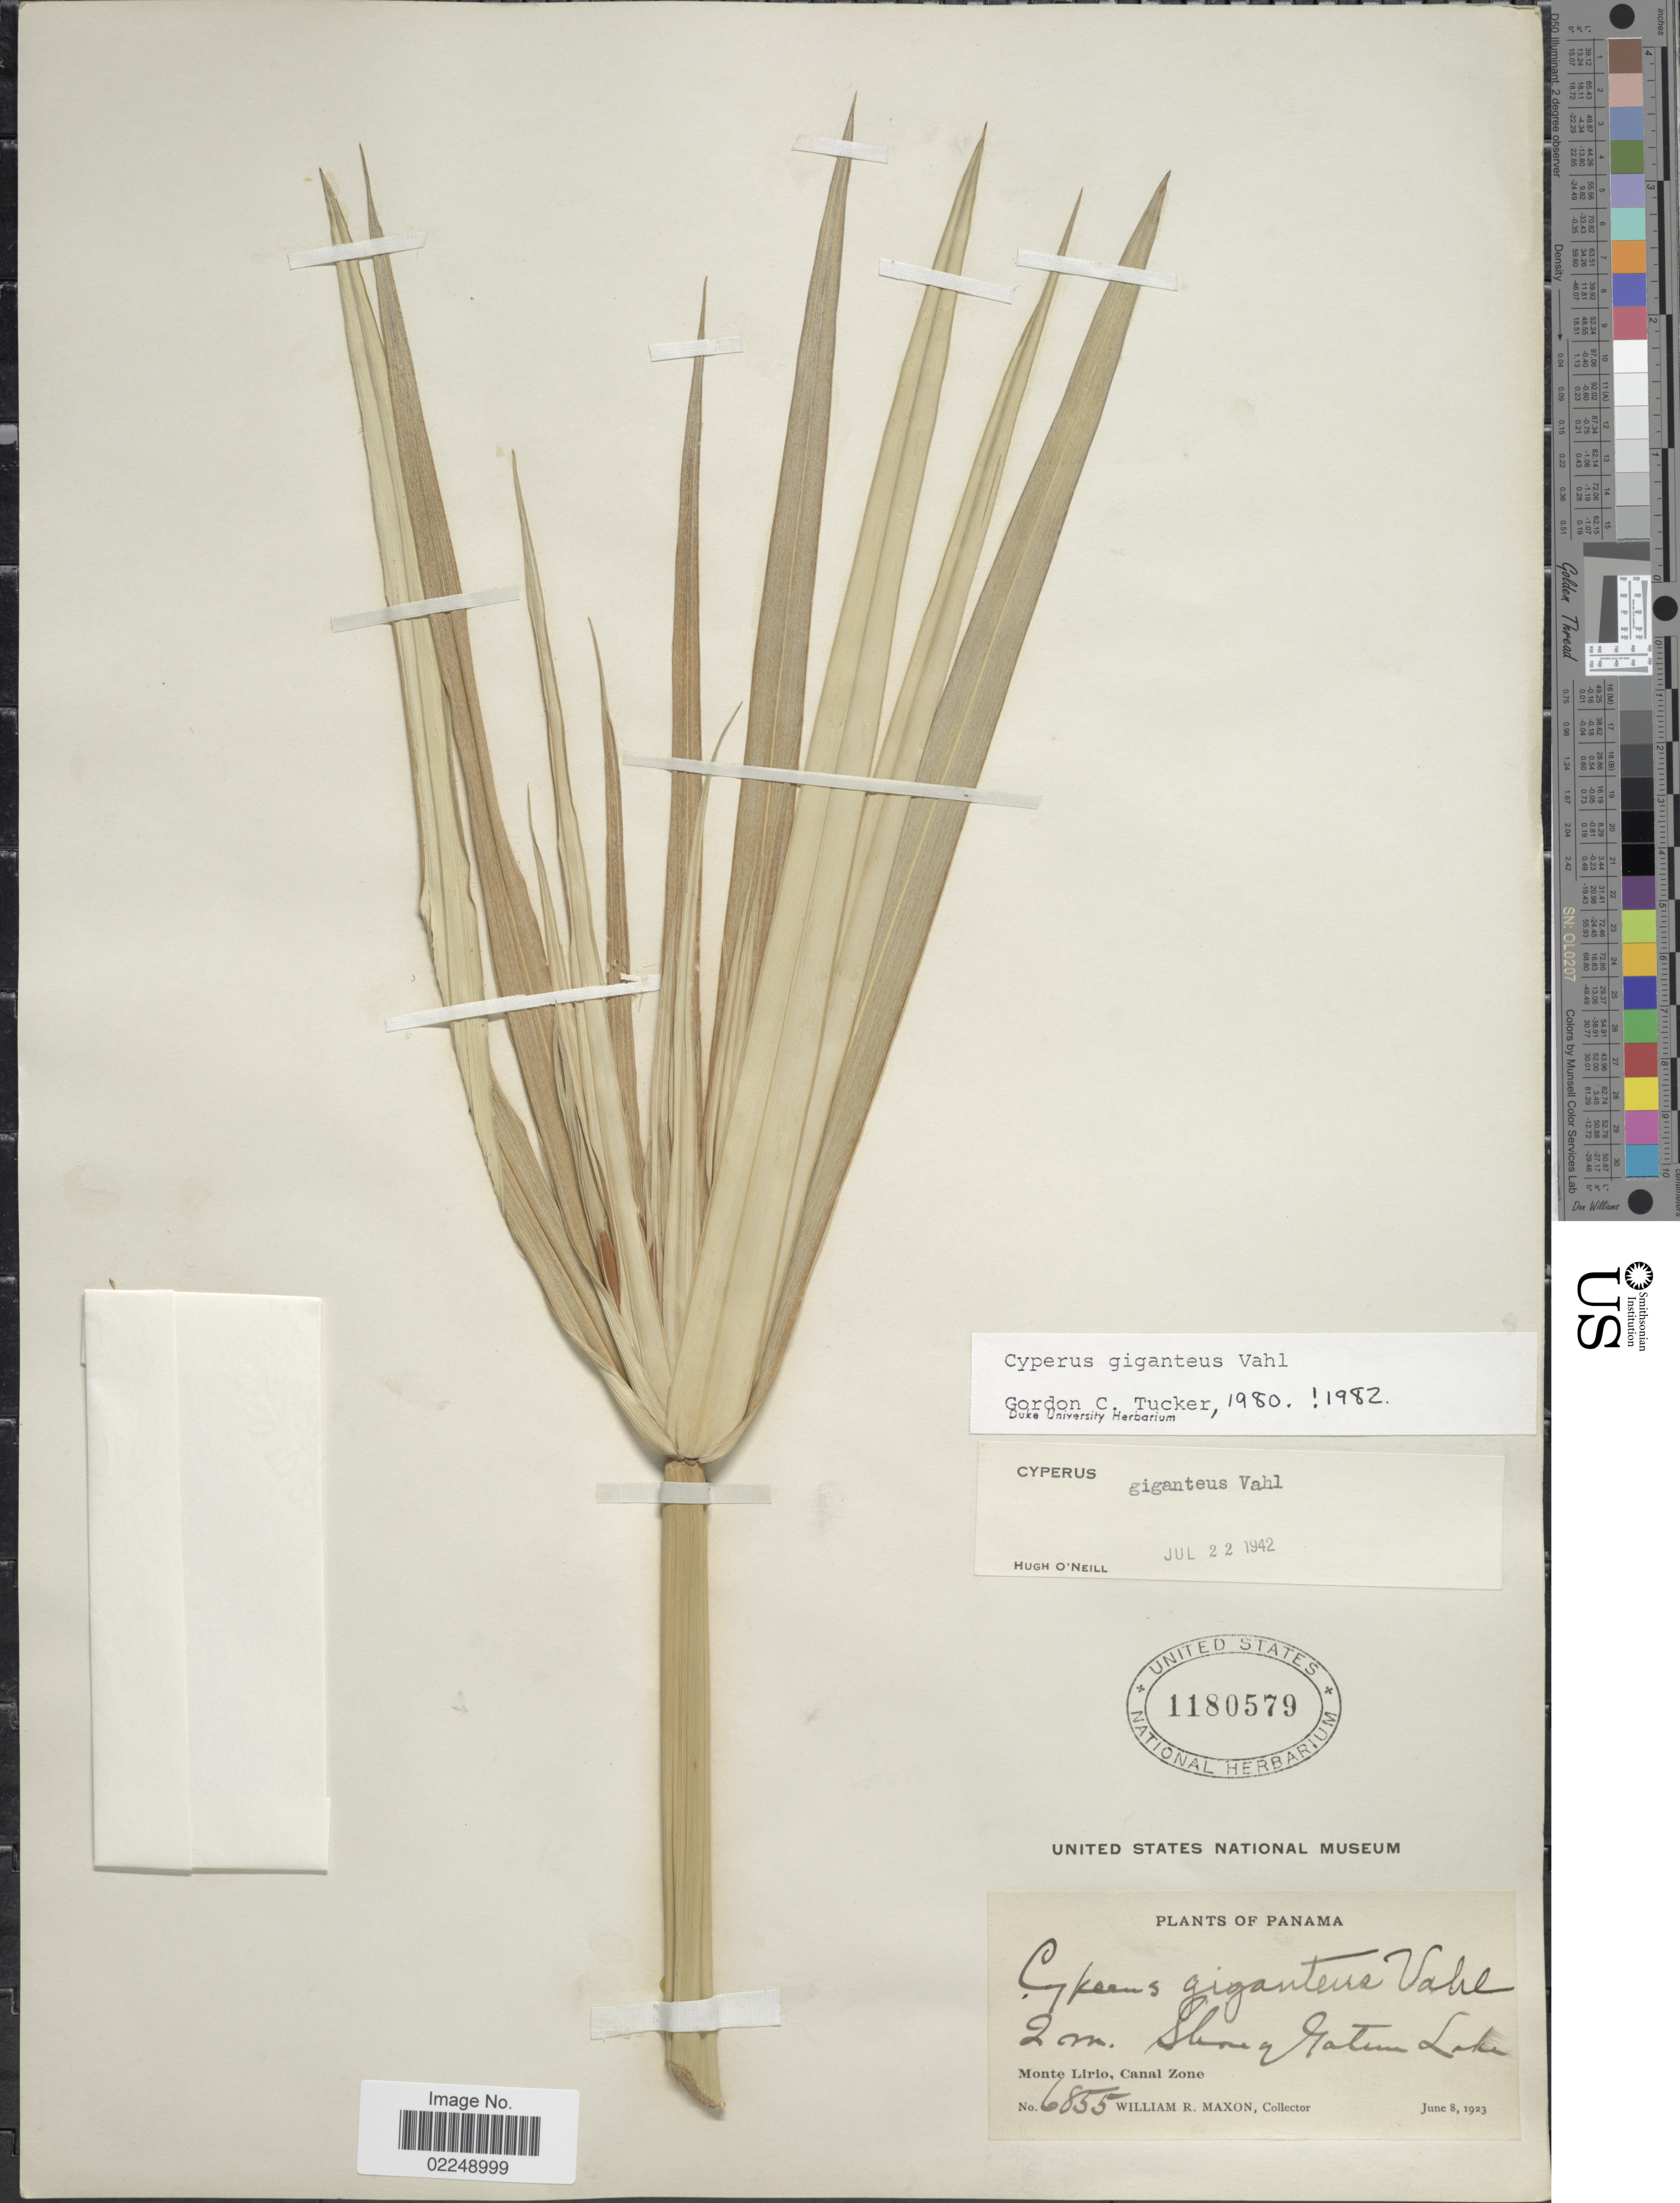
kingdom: Plantae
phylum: Tracheophyta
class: Liliopsida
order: Poales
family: Cyperaceae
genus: Cyperus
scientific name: Cyperus giganteus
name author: Vahl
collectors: W. R. Maxon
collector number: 6855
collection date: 1923-06-08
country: Panama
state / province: Colón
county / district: Canal Zone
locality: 2 m. shore of Gatun Lake, Monte Lirio, Canal Zone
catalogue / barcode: US 1180579